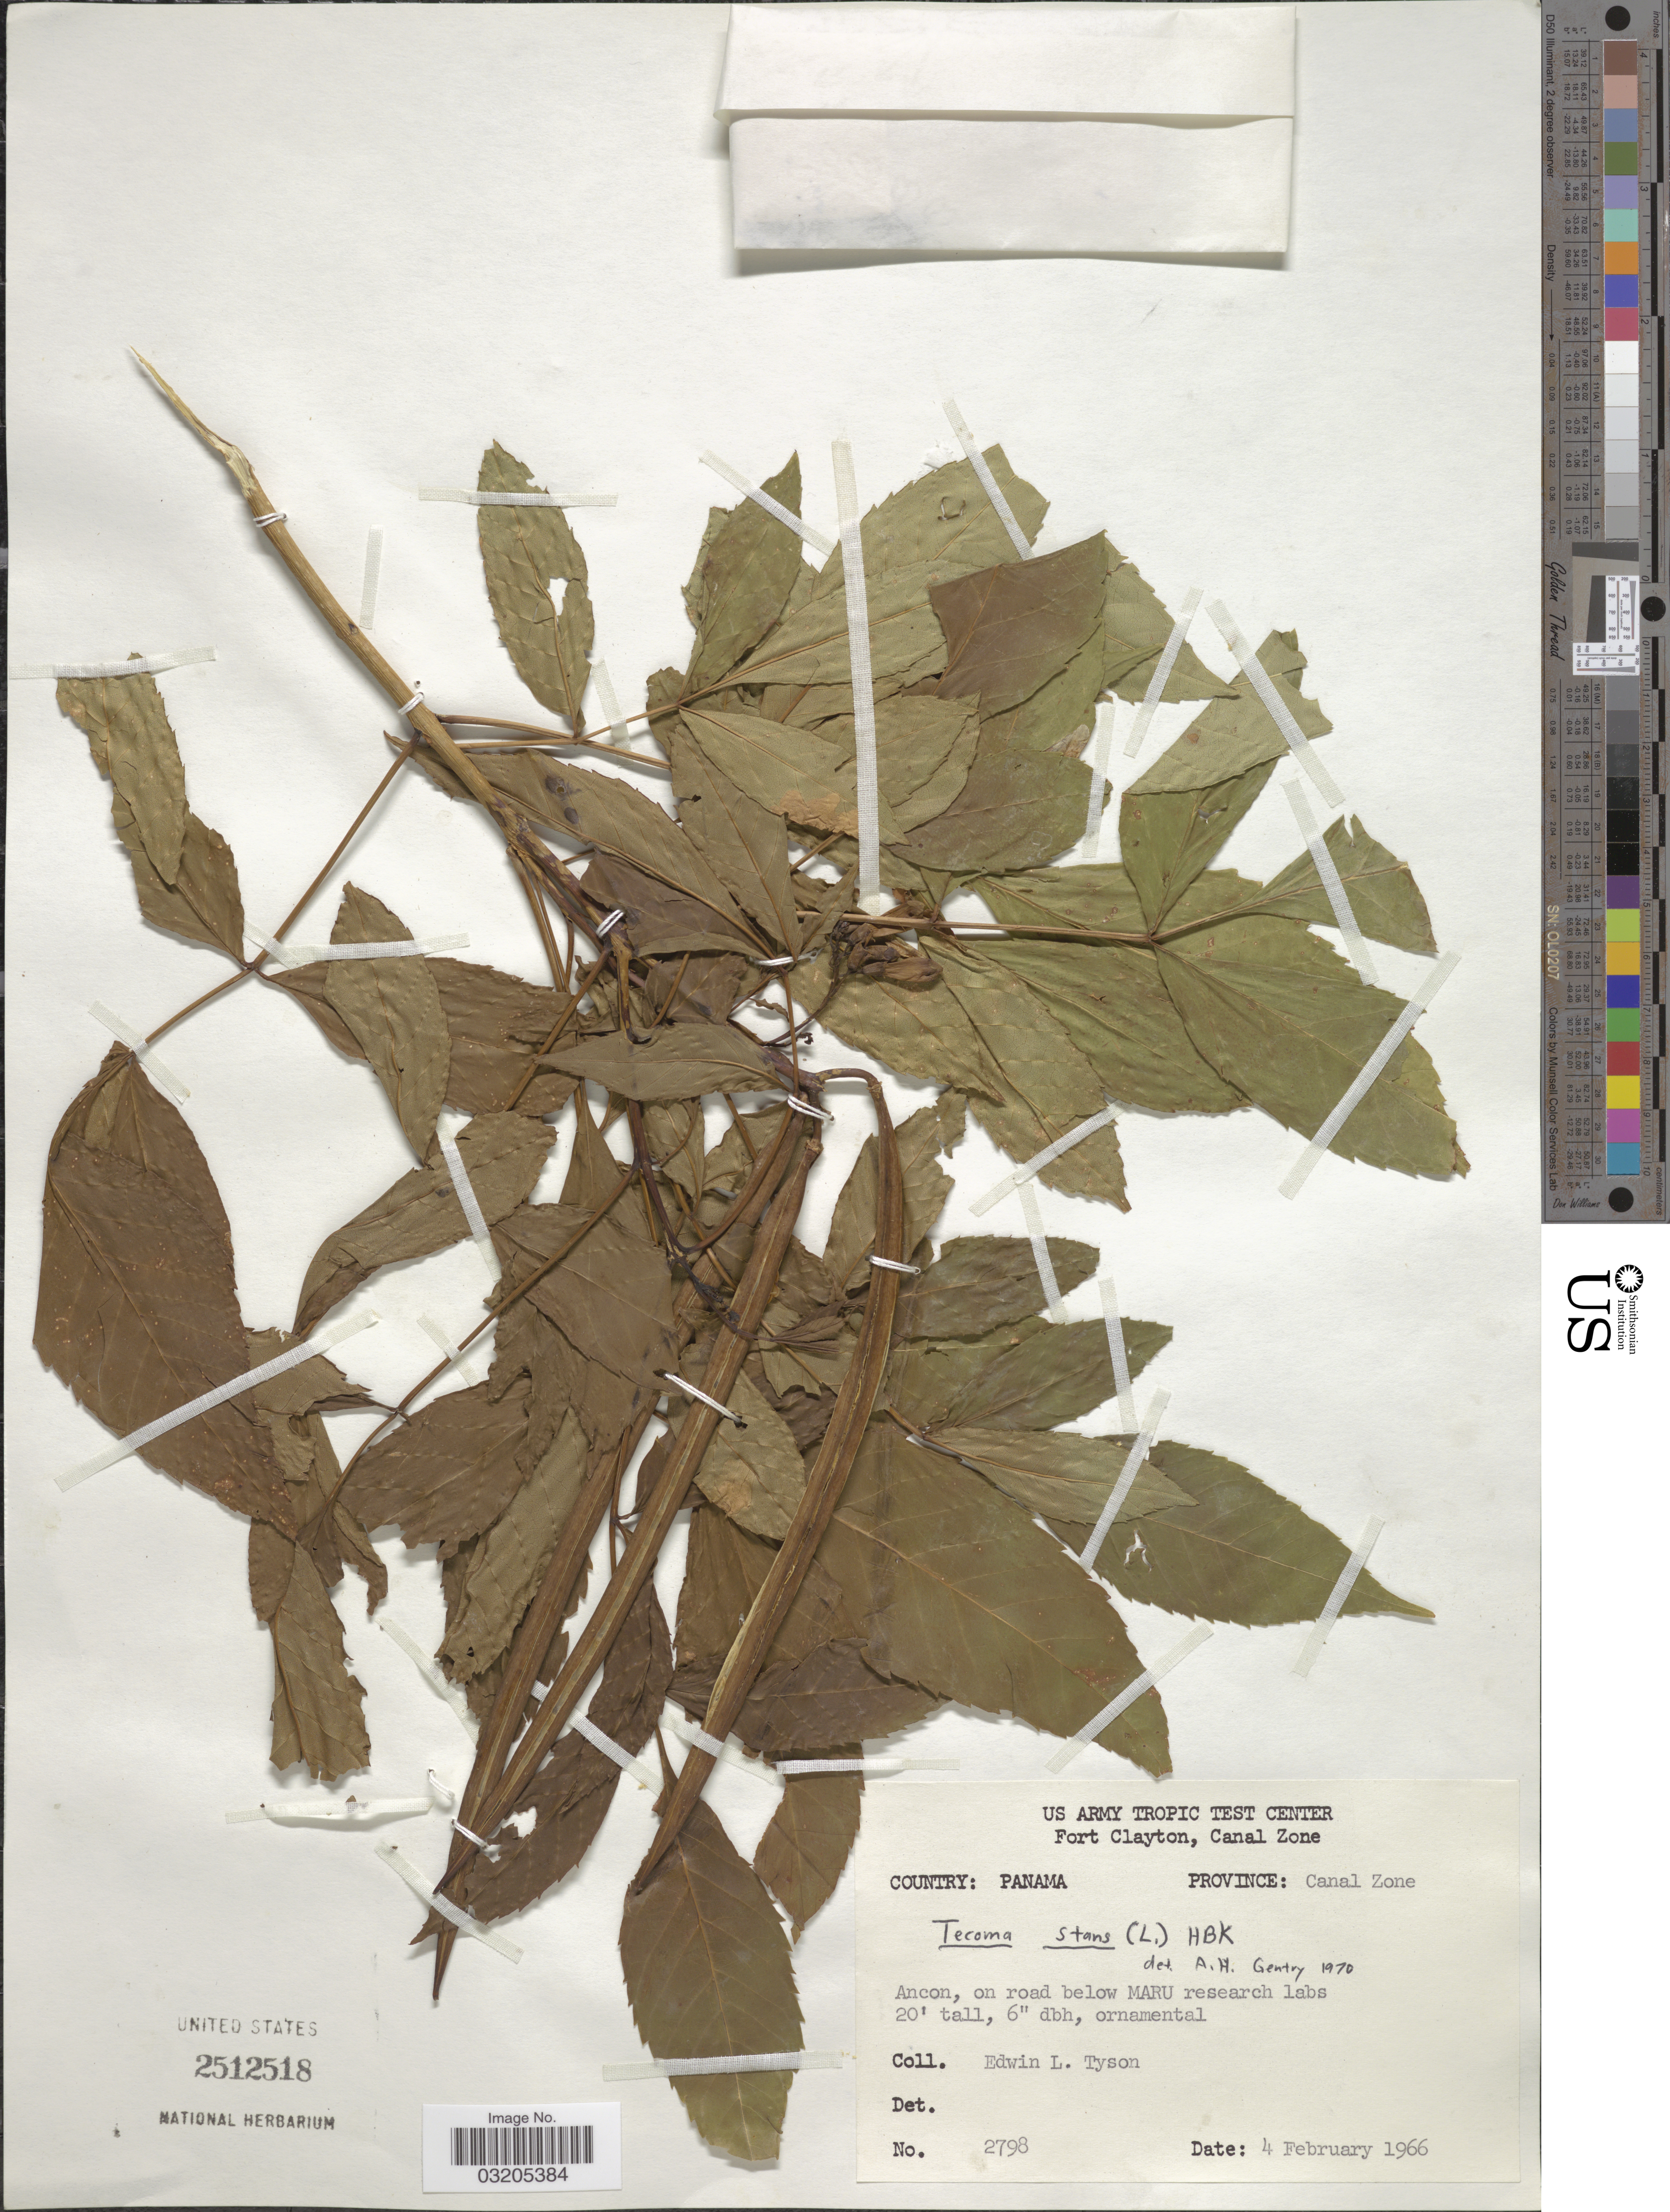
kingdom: Plantae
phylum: Tracheophyta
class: Magnoliopsida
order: Lamiales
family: Bignoniaceae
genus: Tecoma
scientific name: Tecoma stans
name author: (L.) Juss. ex Kunth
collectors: E. L. Tyson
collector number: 2798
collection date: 1966-02-04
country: Panama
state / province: Colón / Panamá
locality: Province: Canal Zone. Ancon, on road below MARU research labs.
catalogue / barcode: US 2512518